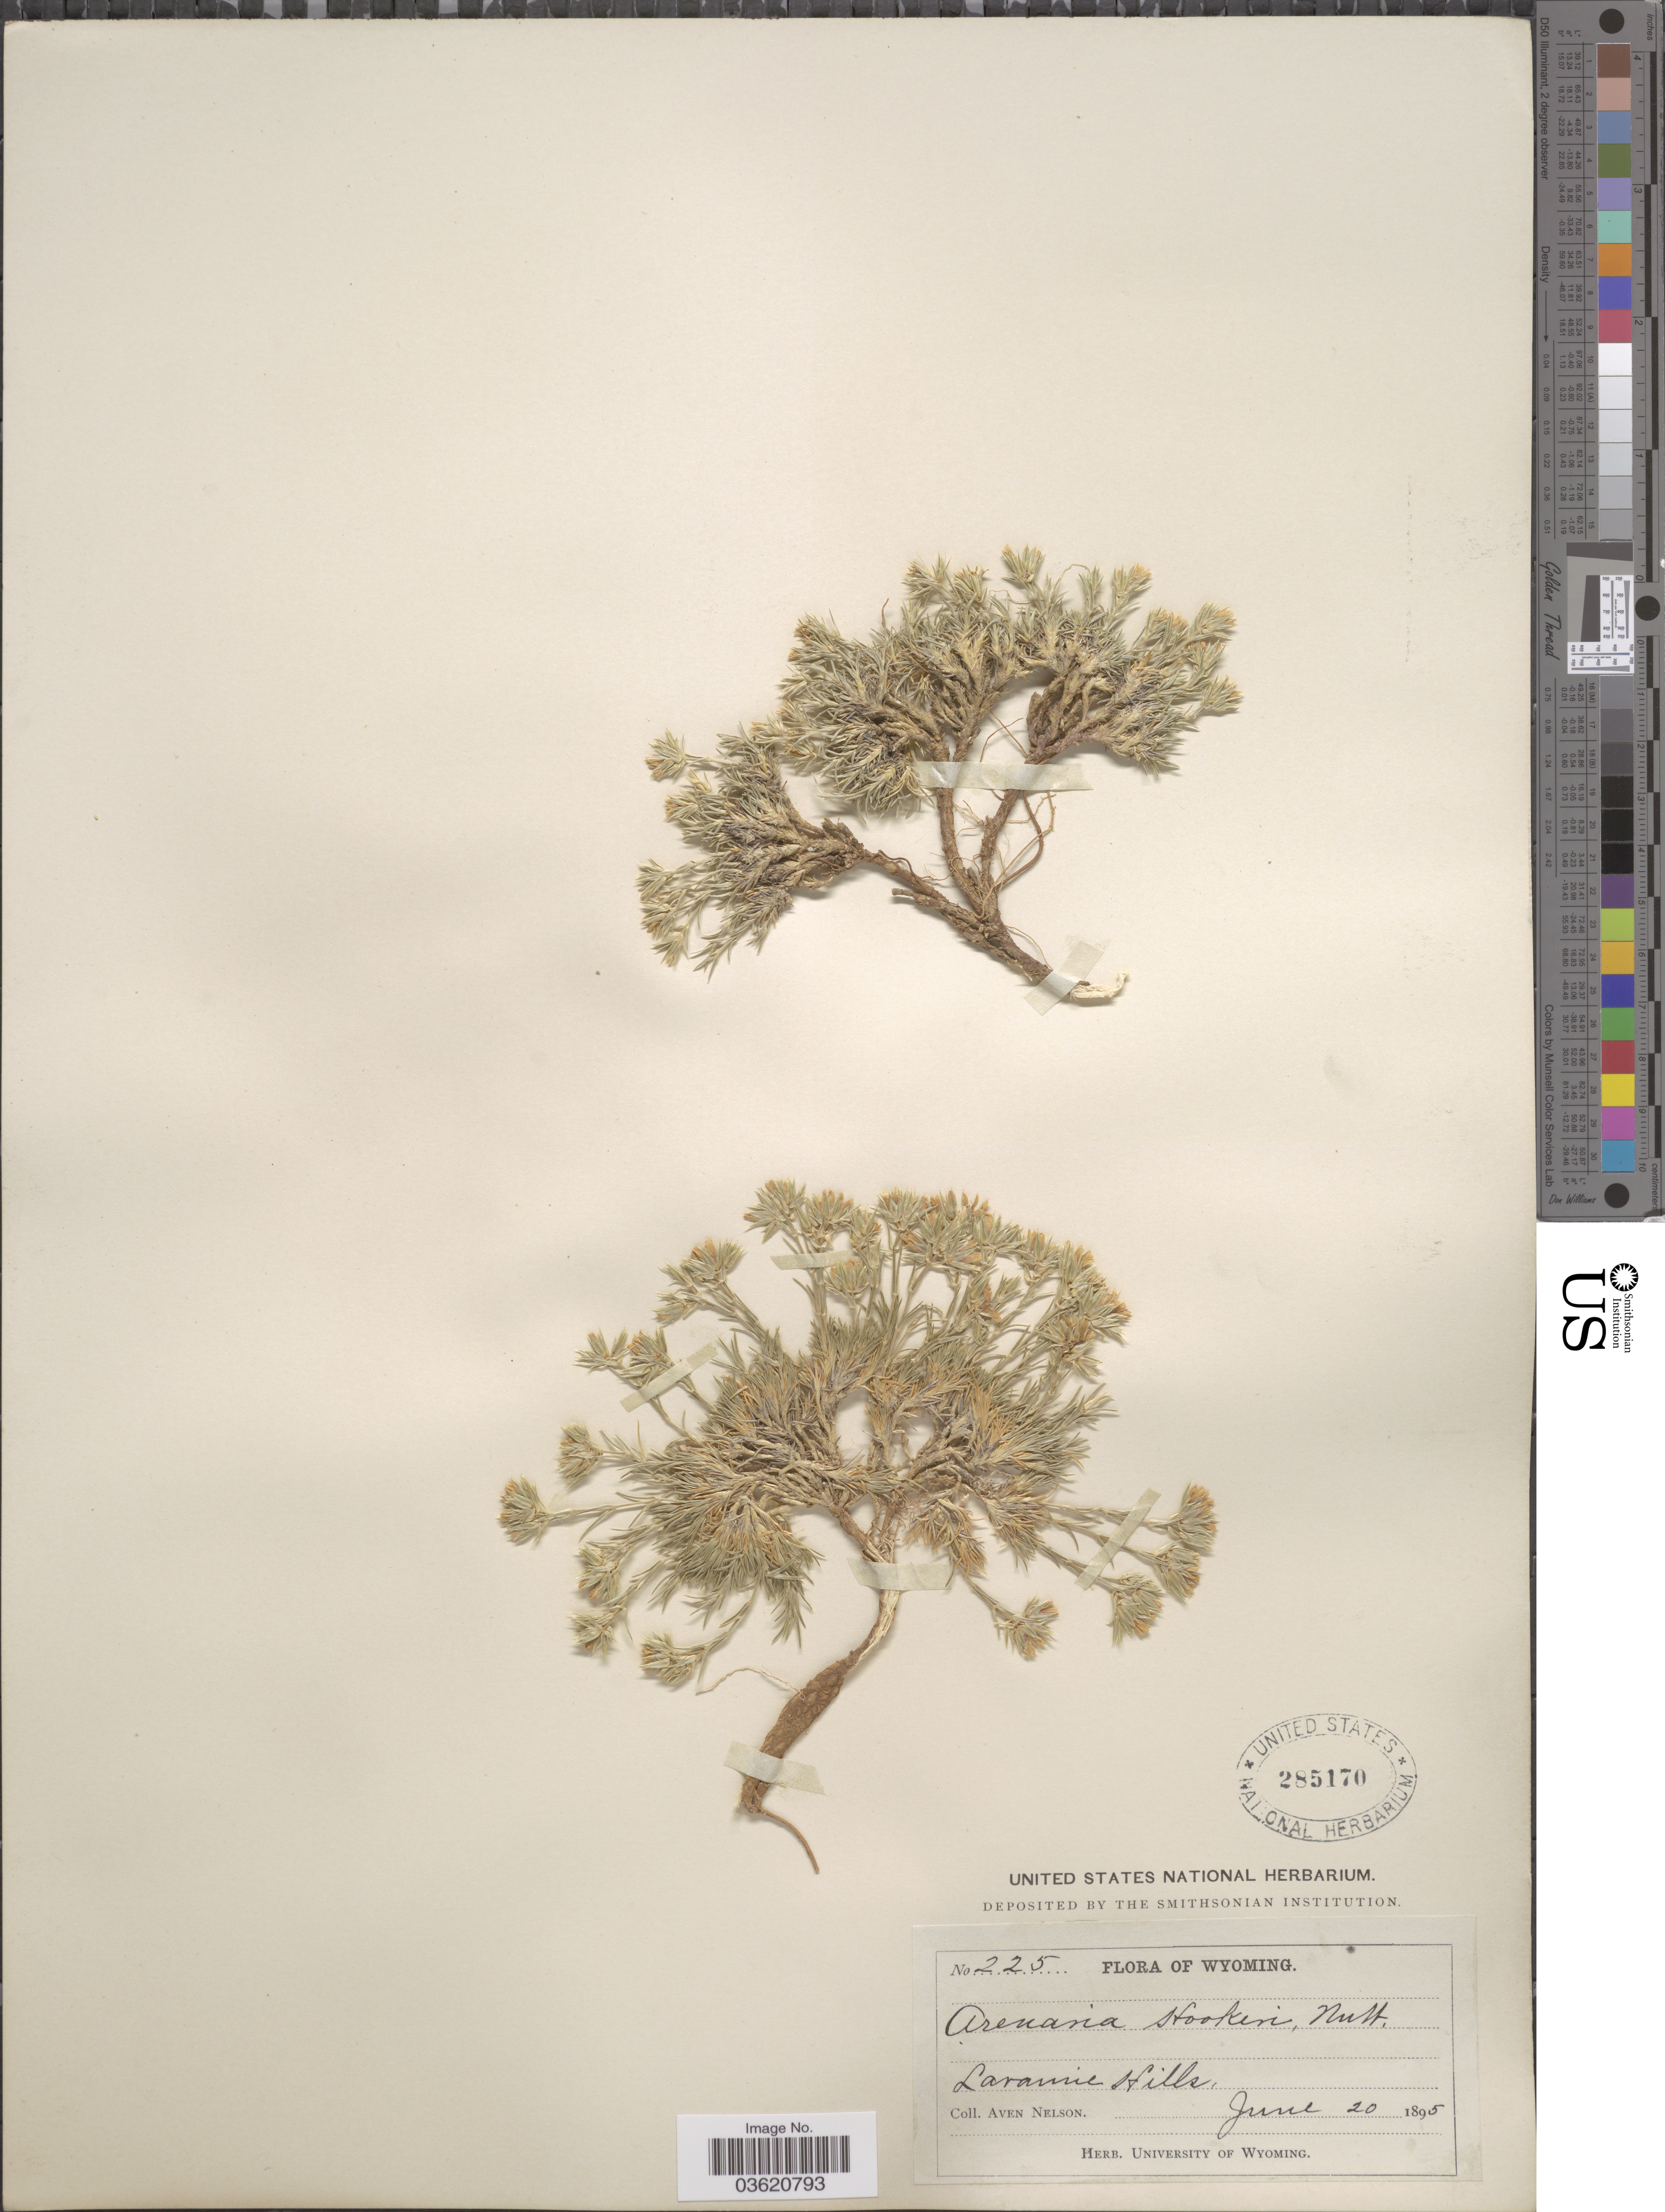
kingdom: Plantae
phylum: Tracheophyta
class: Magnoliopsida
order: Caryophyllales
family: Caryophyllaceae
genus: Eremogone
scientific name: Eremogone hookeri var. hookeri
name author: (Nutt.) W.A. Weber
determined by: Strong, Mark T., (BOT), Smithsonian Institution - National Museum of Natural History (UNITED STATES)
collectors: A. Nelson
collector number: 225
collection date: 1895-06-20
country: United States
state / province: Wyoming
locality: Laramie Hills.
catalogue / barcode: US 285170